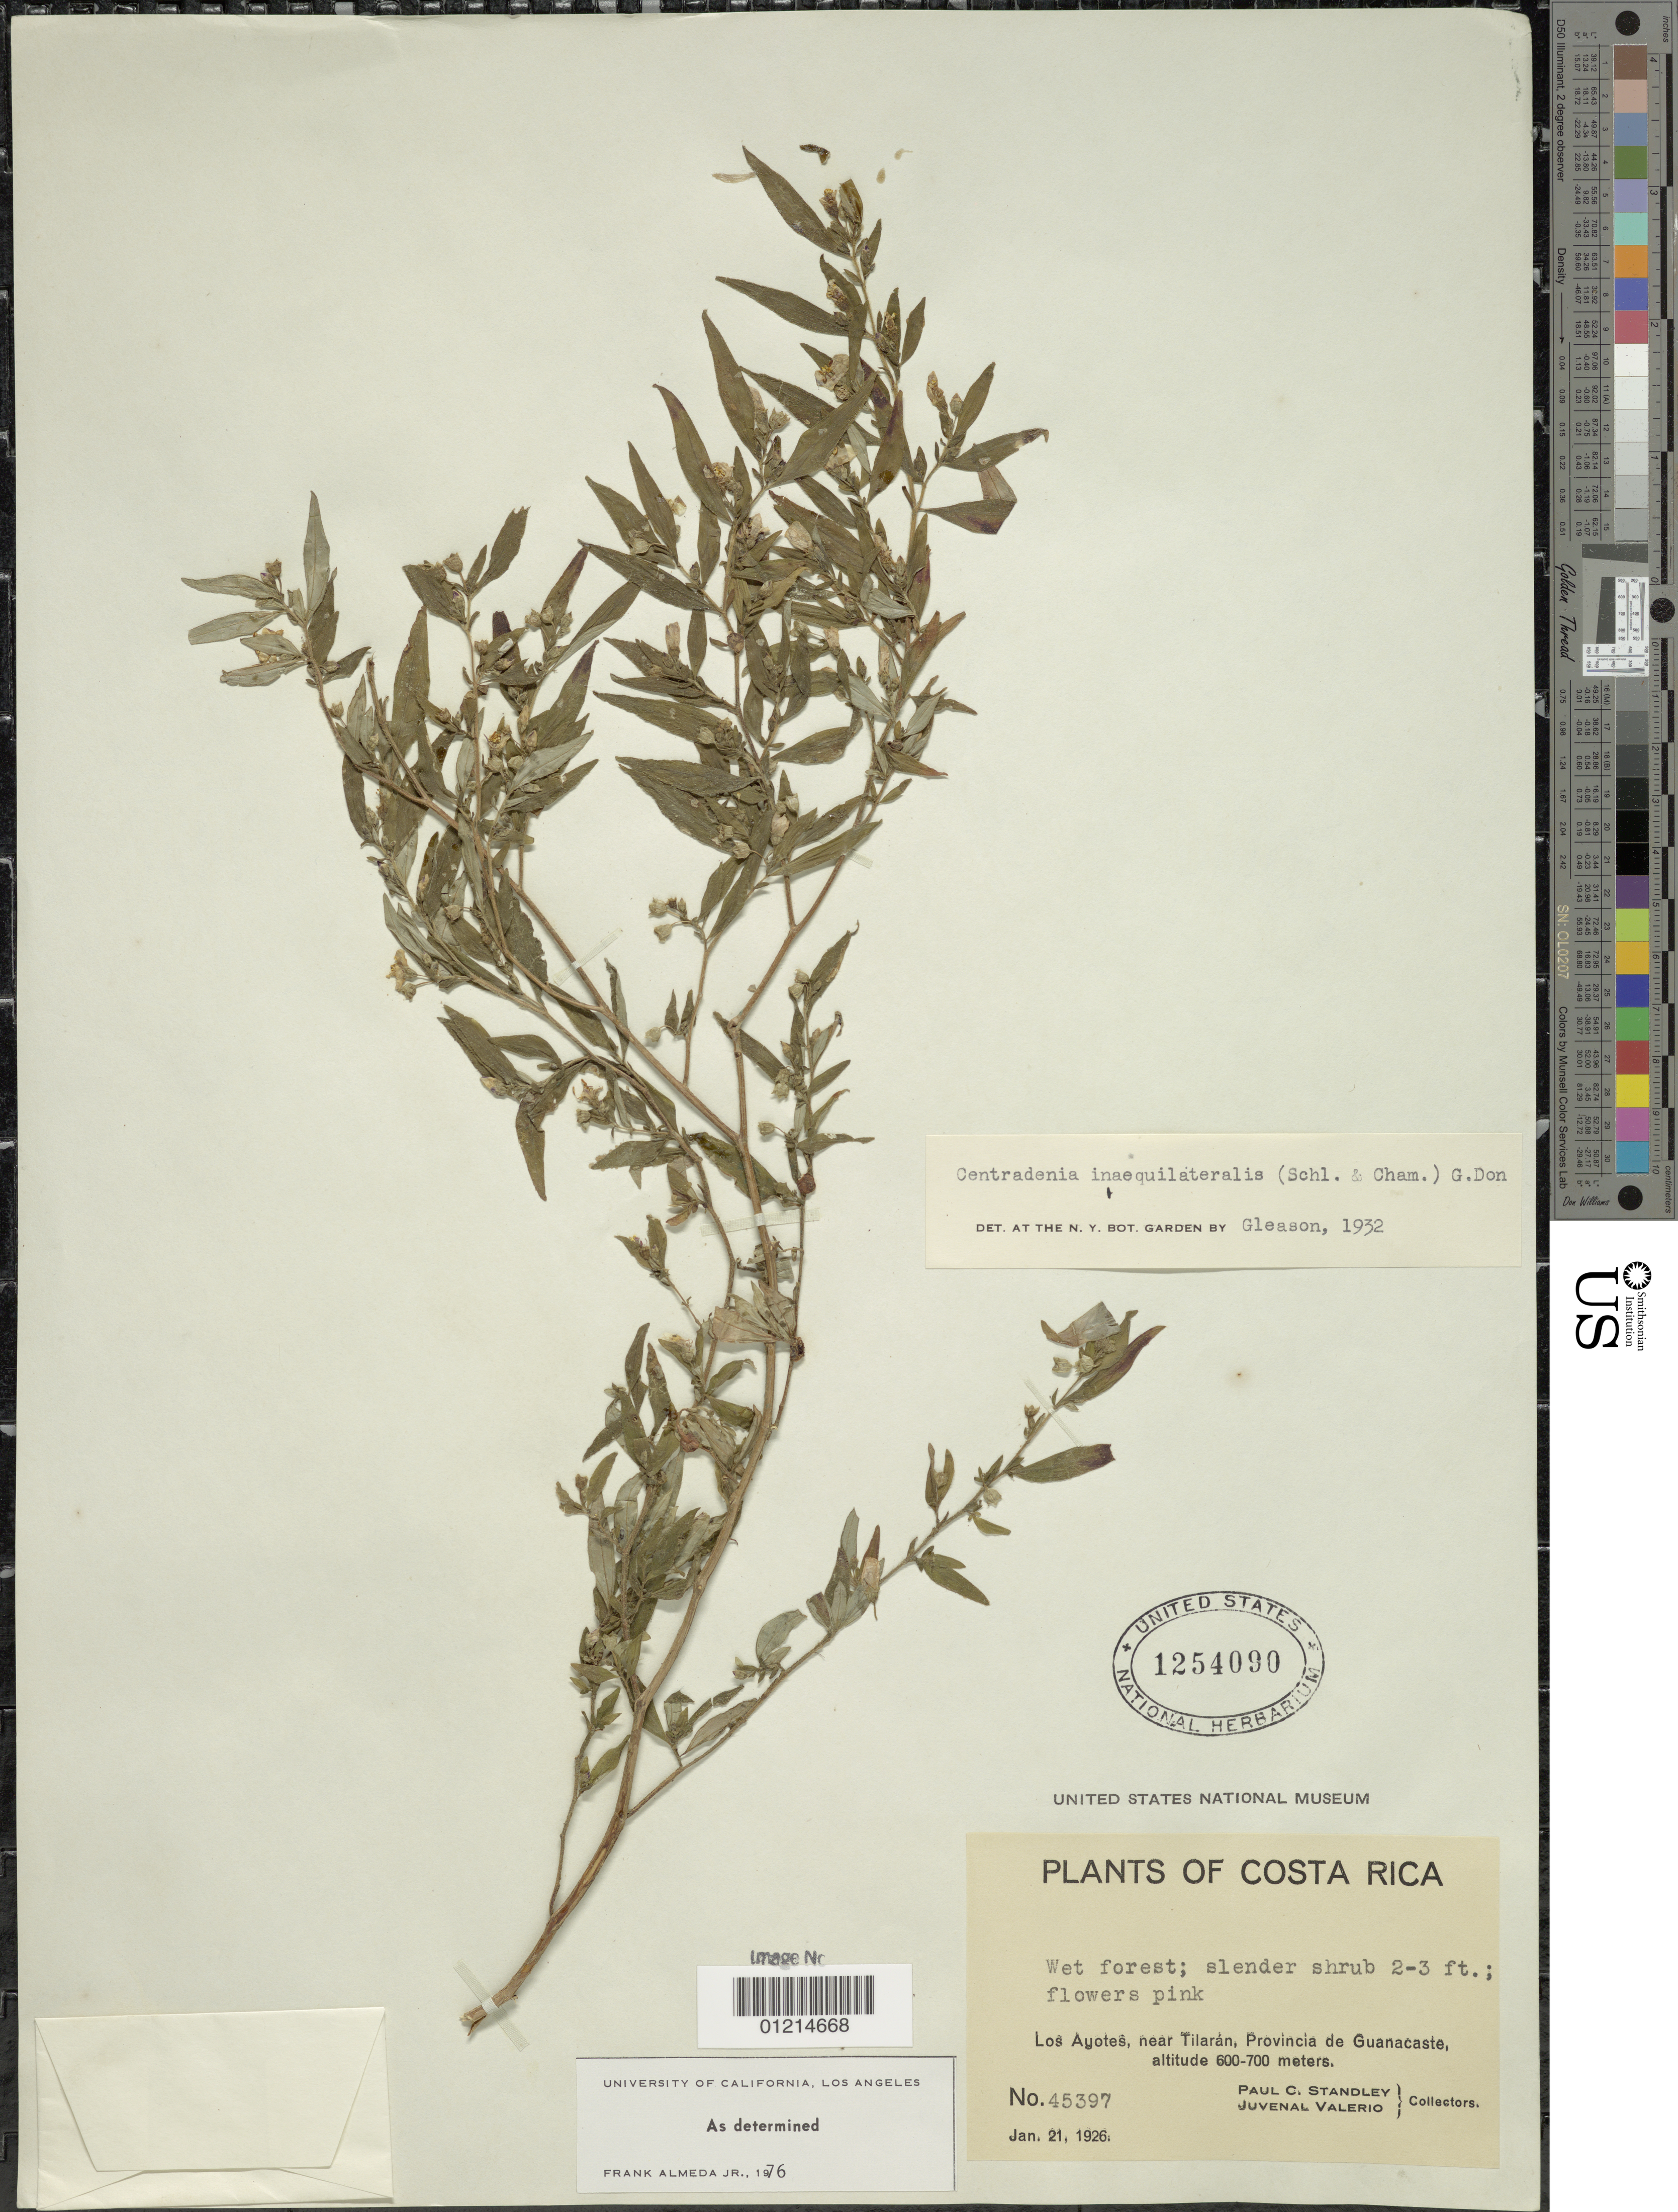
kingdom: Plantae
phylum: Tracheophyta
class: Magnoliopsida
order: Myrtales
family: Melastomataceae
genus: Centradenia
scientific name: Centradenia inaequilateralis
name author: (Gleason) G. Don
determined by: Gleason, --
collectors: P. C. Standley & J. Valerio R.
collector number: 45397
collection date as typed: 21 Jan 1926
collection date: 1926-01-21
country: Costa Rica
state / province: Guanacaste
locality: Los Ayotes, near Tilaran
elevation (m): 600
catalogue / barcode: US 1254090